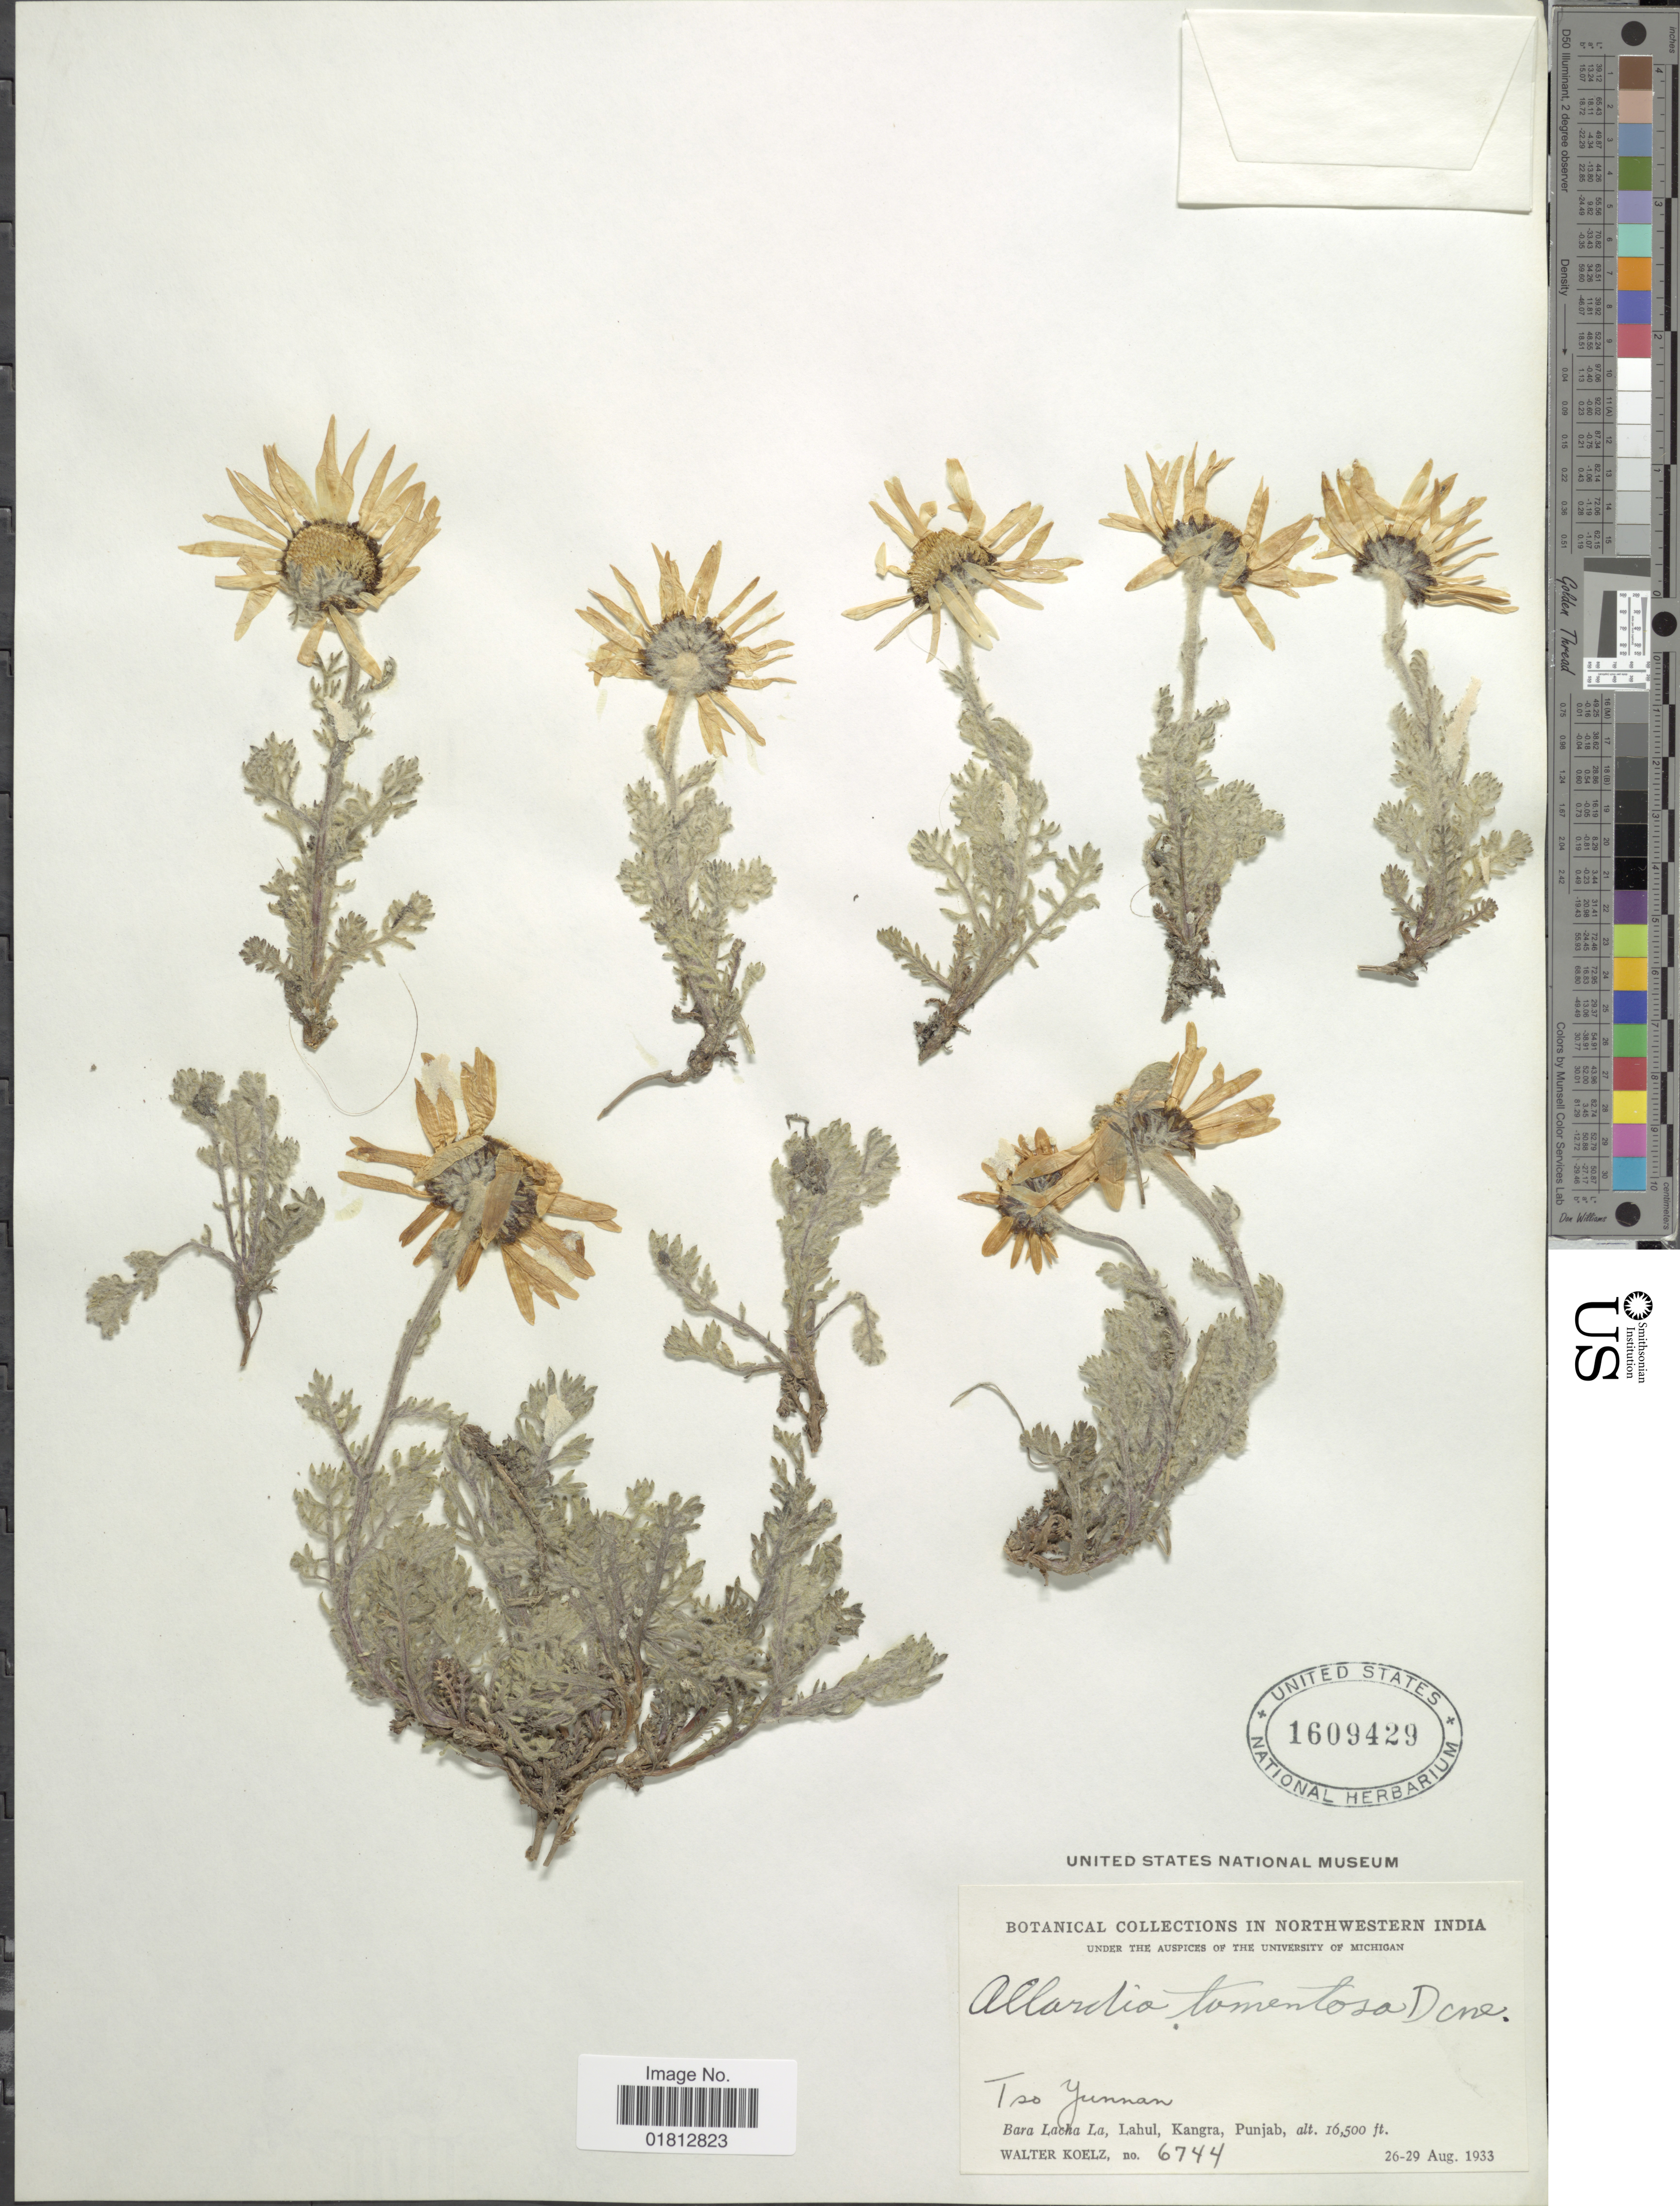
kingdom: Plantae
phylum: Tracheophyta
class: Magnoliopsida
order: Asterales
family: Asteraceae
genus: Allardia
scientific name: Allardia tomentosa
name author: Decne.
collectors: W. N. Koelz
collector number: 6744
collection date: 1933-08-26/1933-08-29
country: India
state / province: Himachal Pradesh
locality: Northwestern India, Tso Yunnan, Bara Lacha La, Lahul, Kangra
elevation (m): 5029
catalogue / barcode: US 1609429